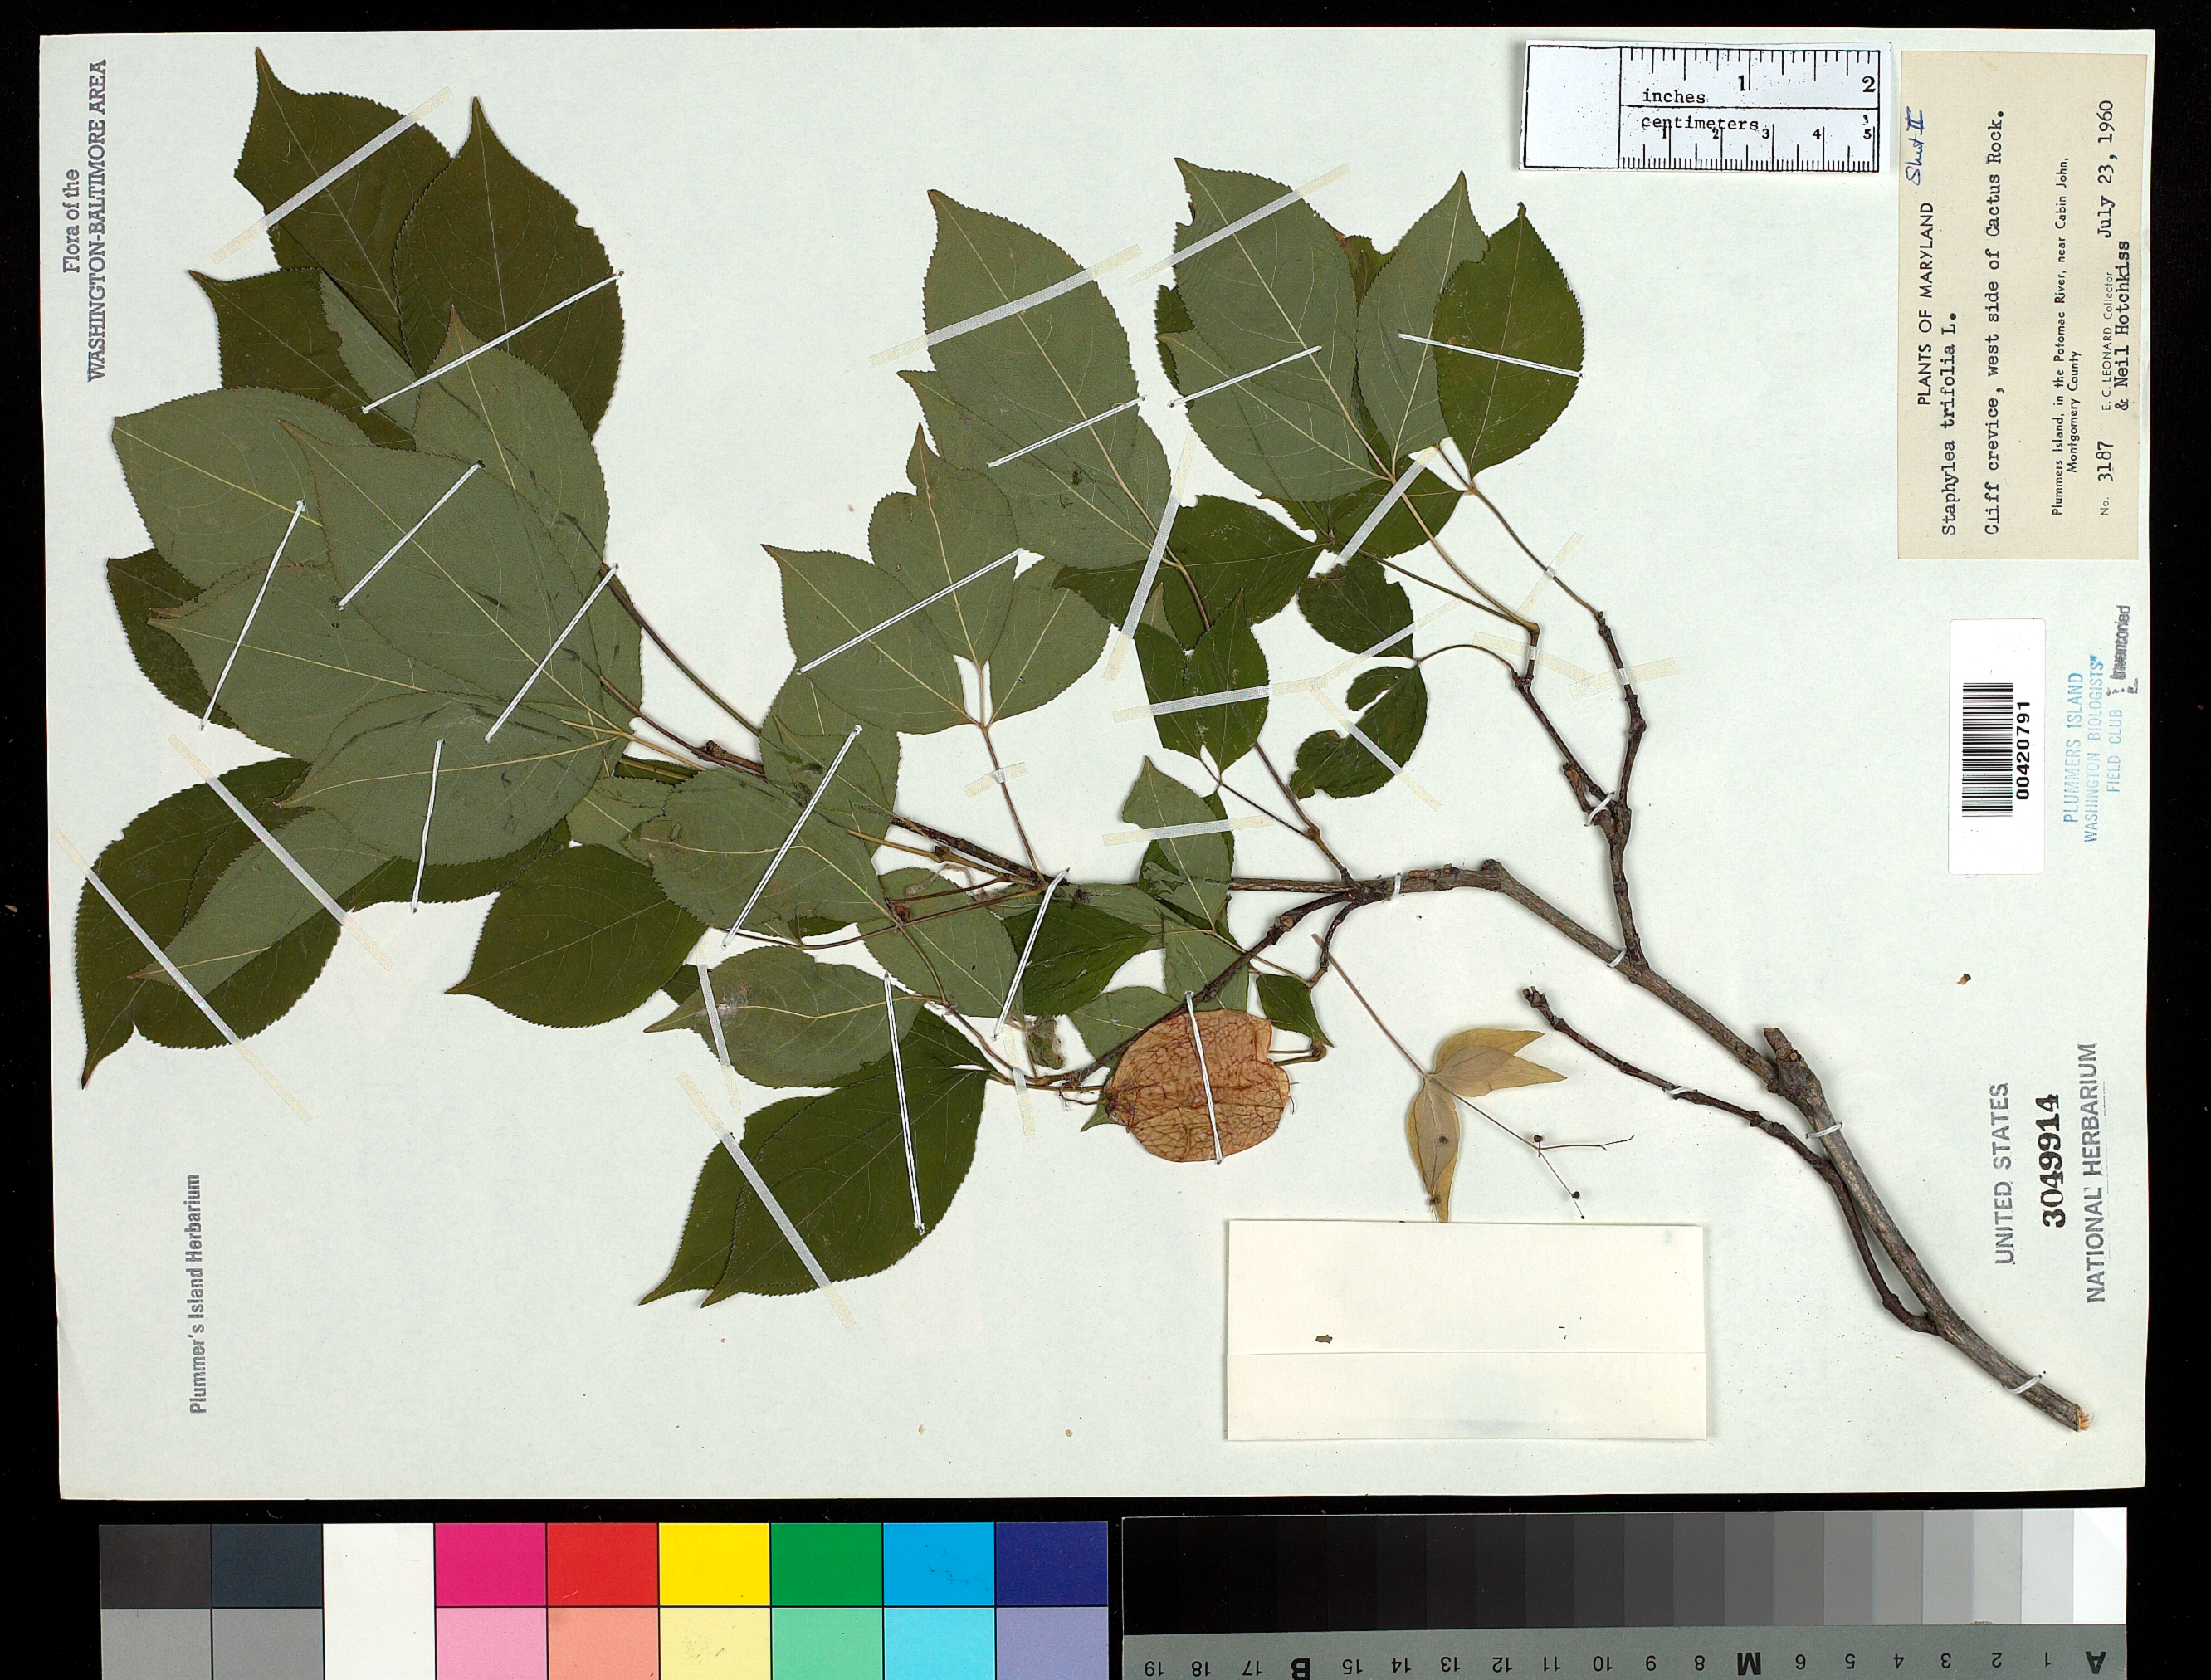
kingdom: Plantae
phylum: Tracheophyta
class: Magnoliopsida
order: Crossosomatales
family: Staphyleaceae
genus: Staphylea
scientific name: Staphylea trifolia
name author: L.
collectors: E. C. Leonard & N. Hotchkiss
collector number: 3187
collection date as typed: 23 Jul 1960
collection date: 1960-07-23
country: United States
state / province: Maryland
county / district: Montgomery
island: Plummers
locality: Plummer's Island, W side of Cactus Rock C. & O. Canal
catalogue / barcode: US 3049914